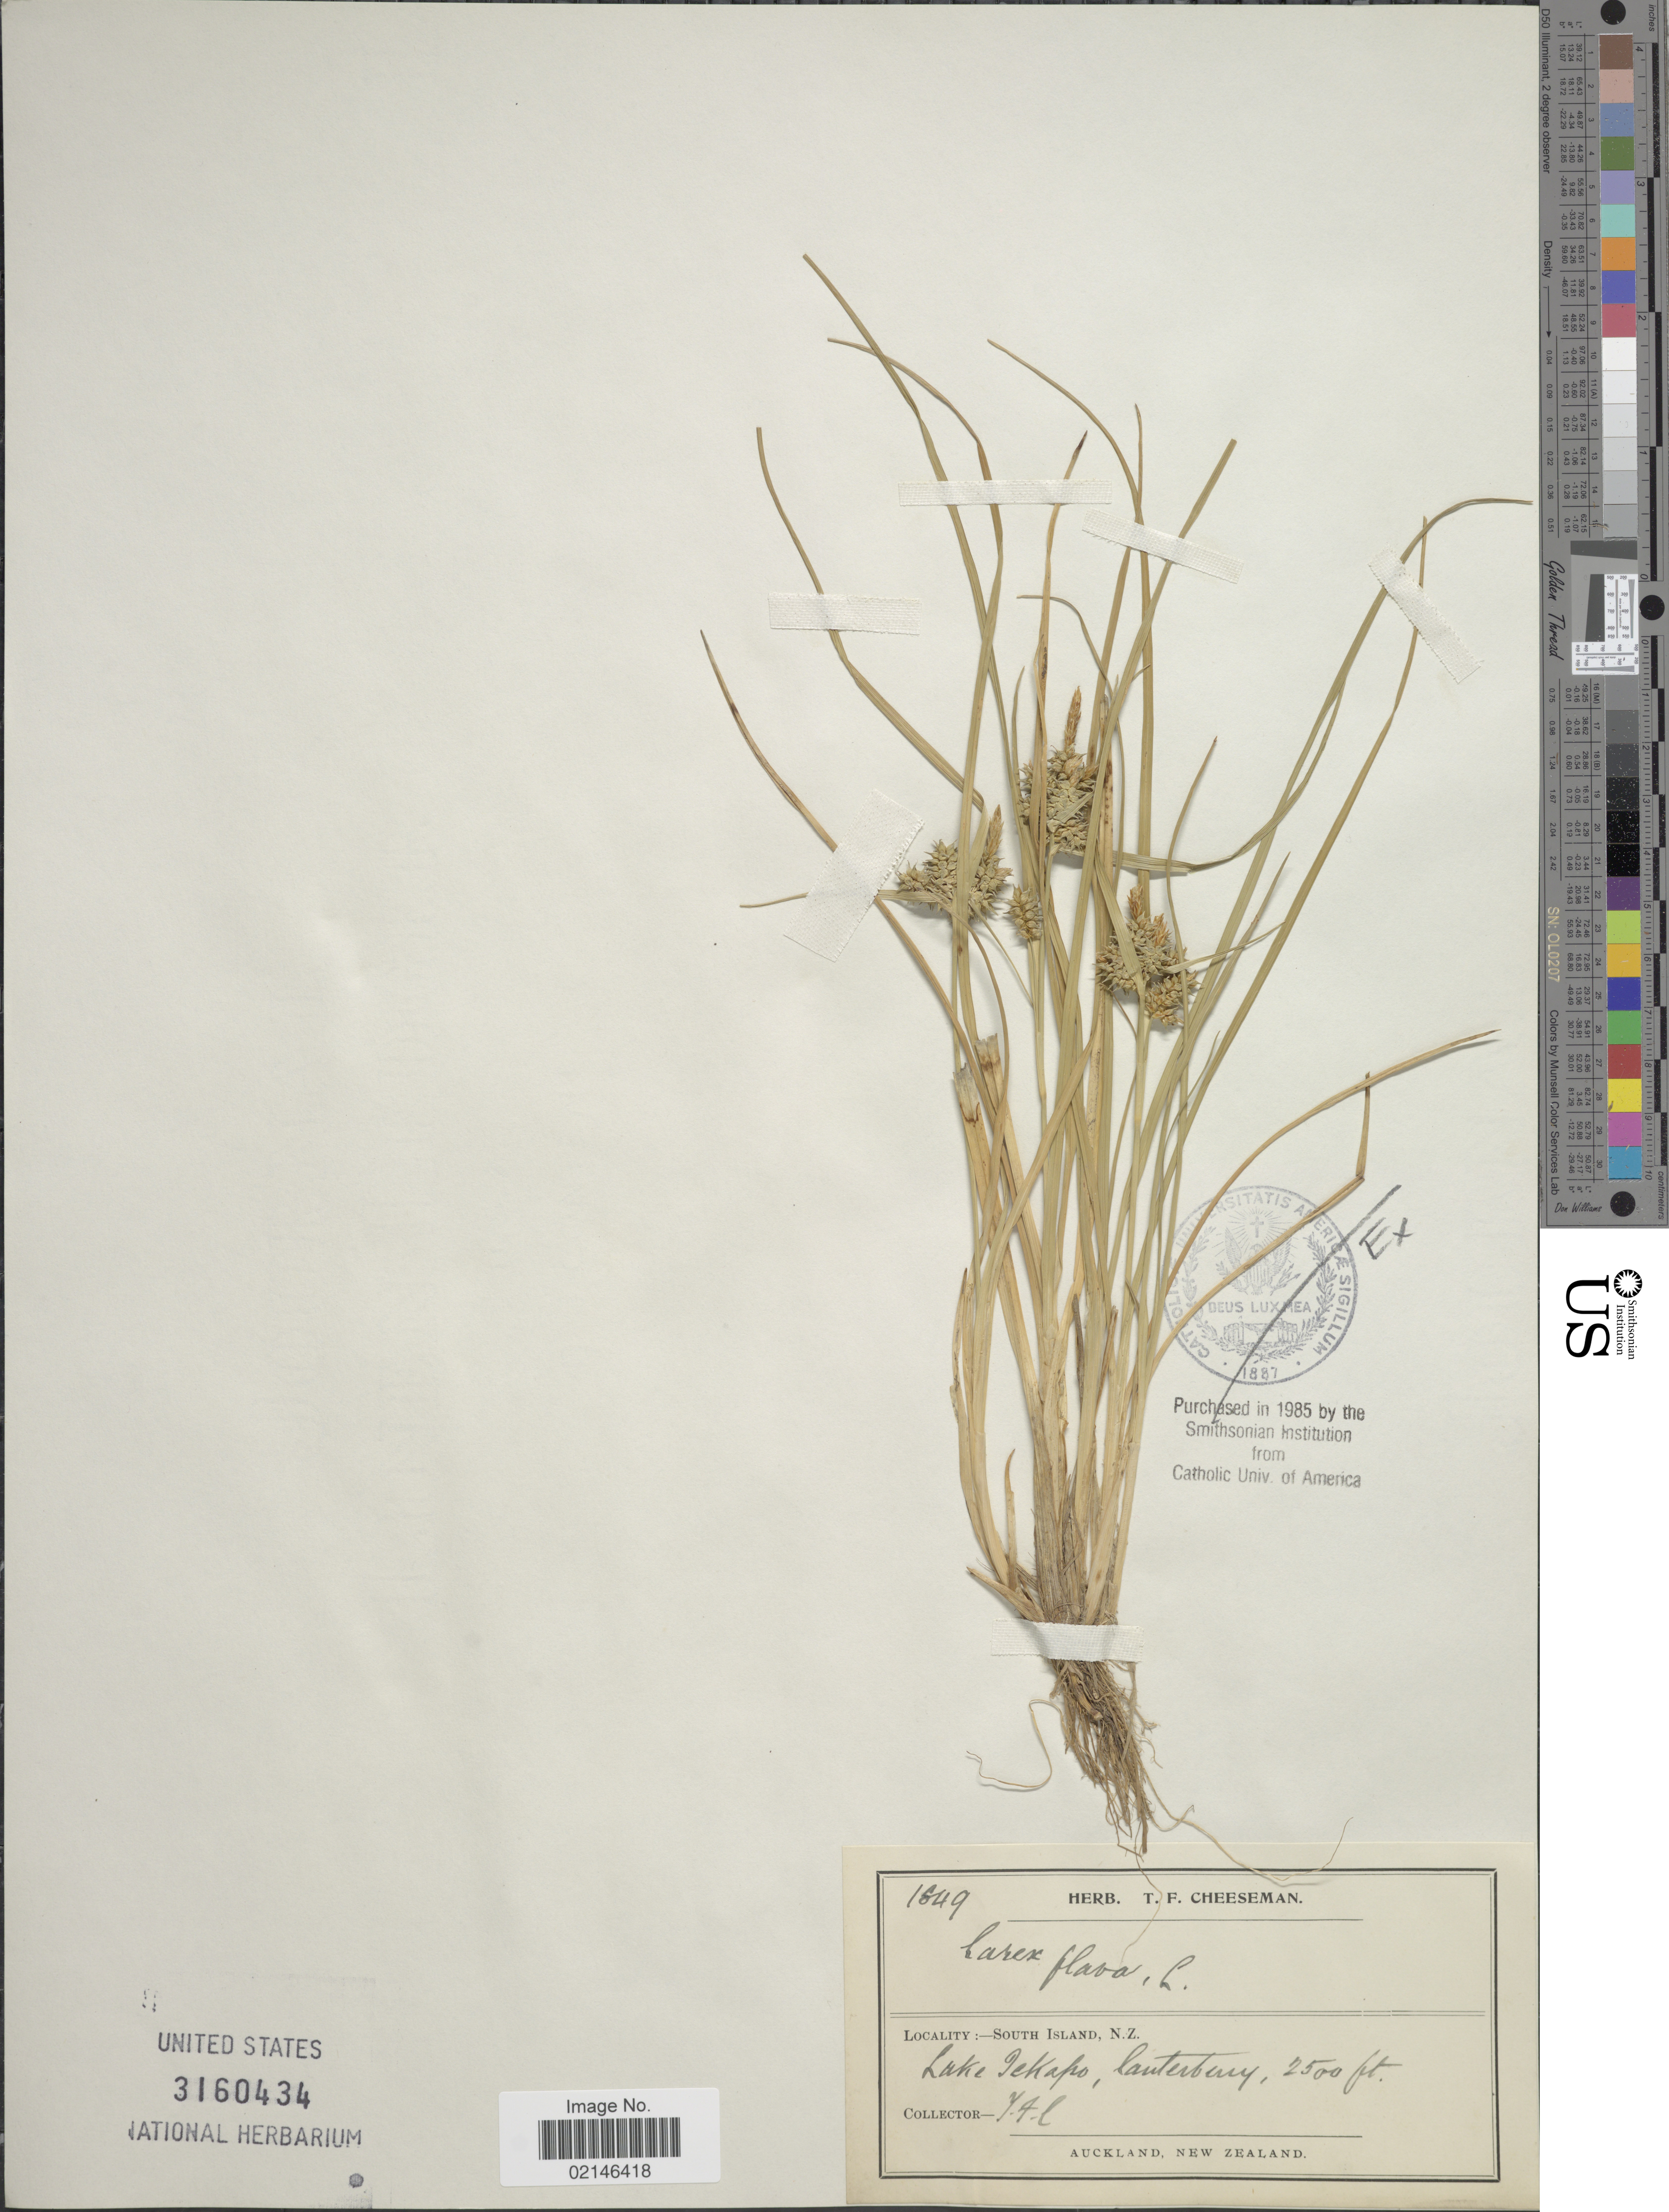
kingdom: Plantae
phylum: Tracheophyta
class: Liliopsida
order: Poales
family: Cyperaceae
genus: Carex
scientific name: Carex flava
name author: L.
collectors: T. F. Cheeseman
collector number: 1849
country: New Zealand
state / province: Canterbury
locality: South Island, Lake Tekapo, Canterbury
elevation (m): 762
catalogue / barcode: US 3160434